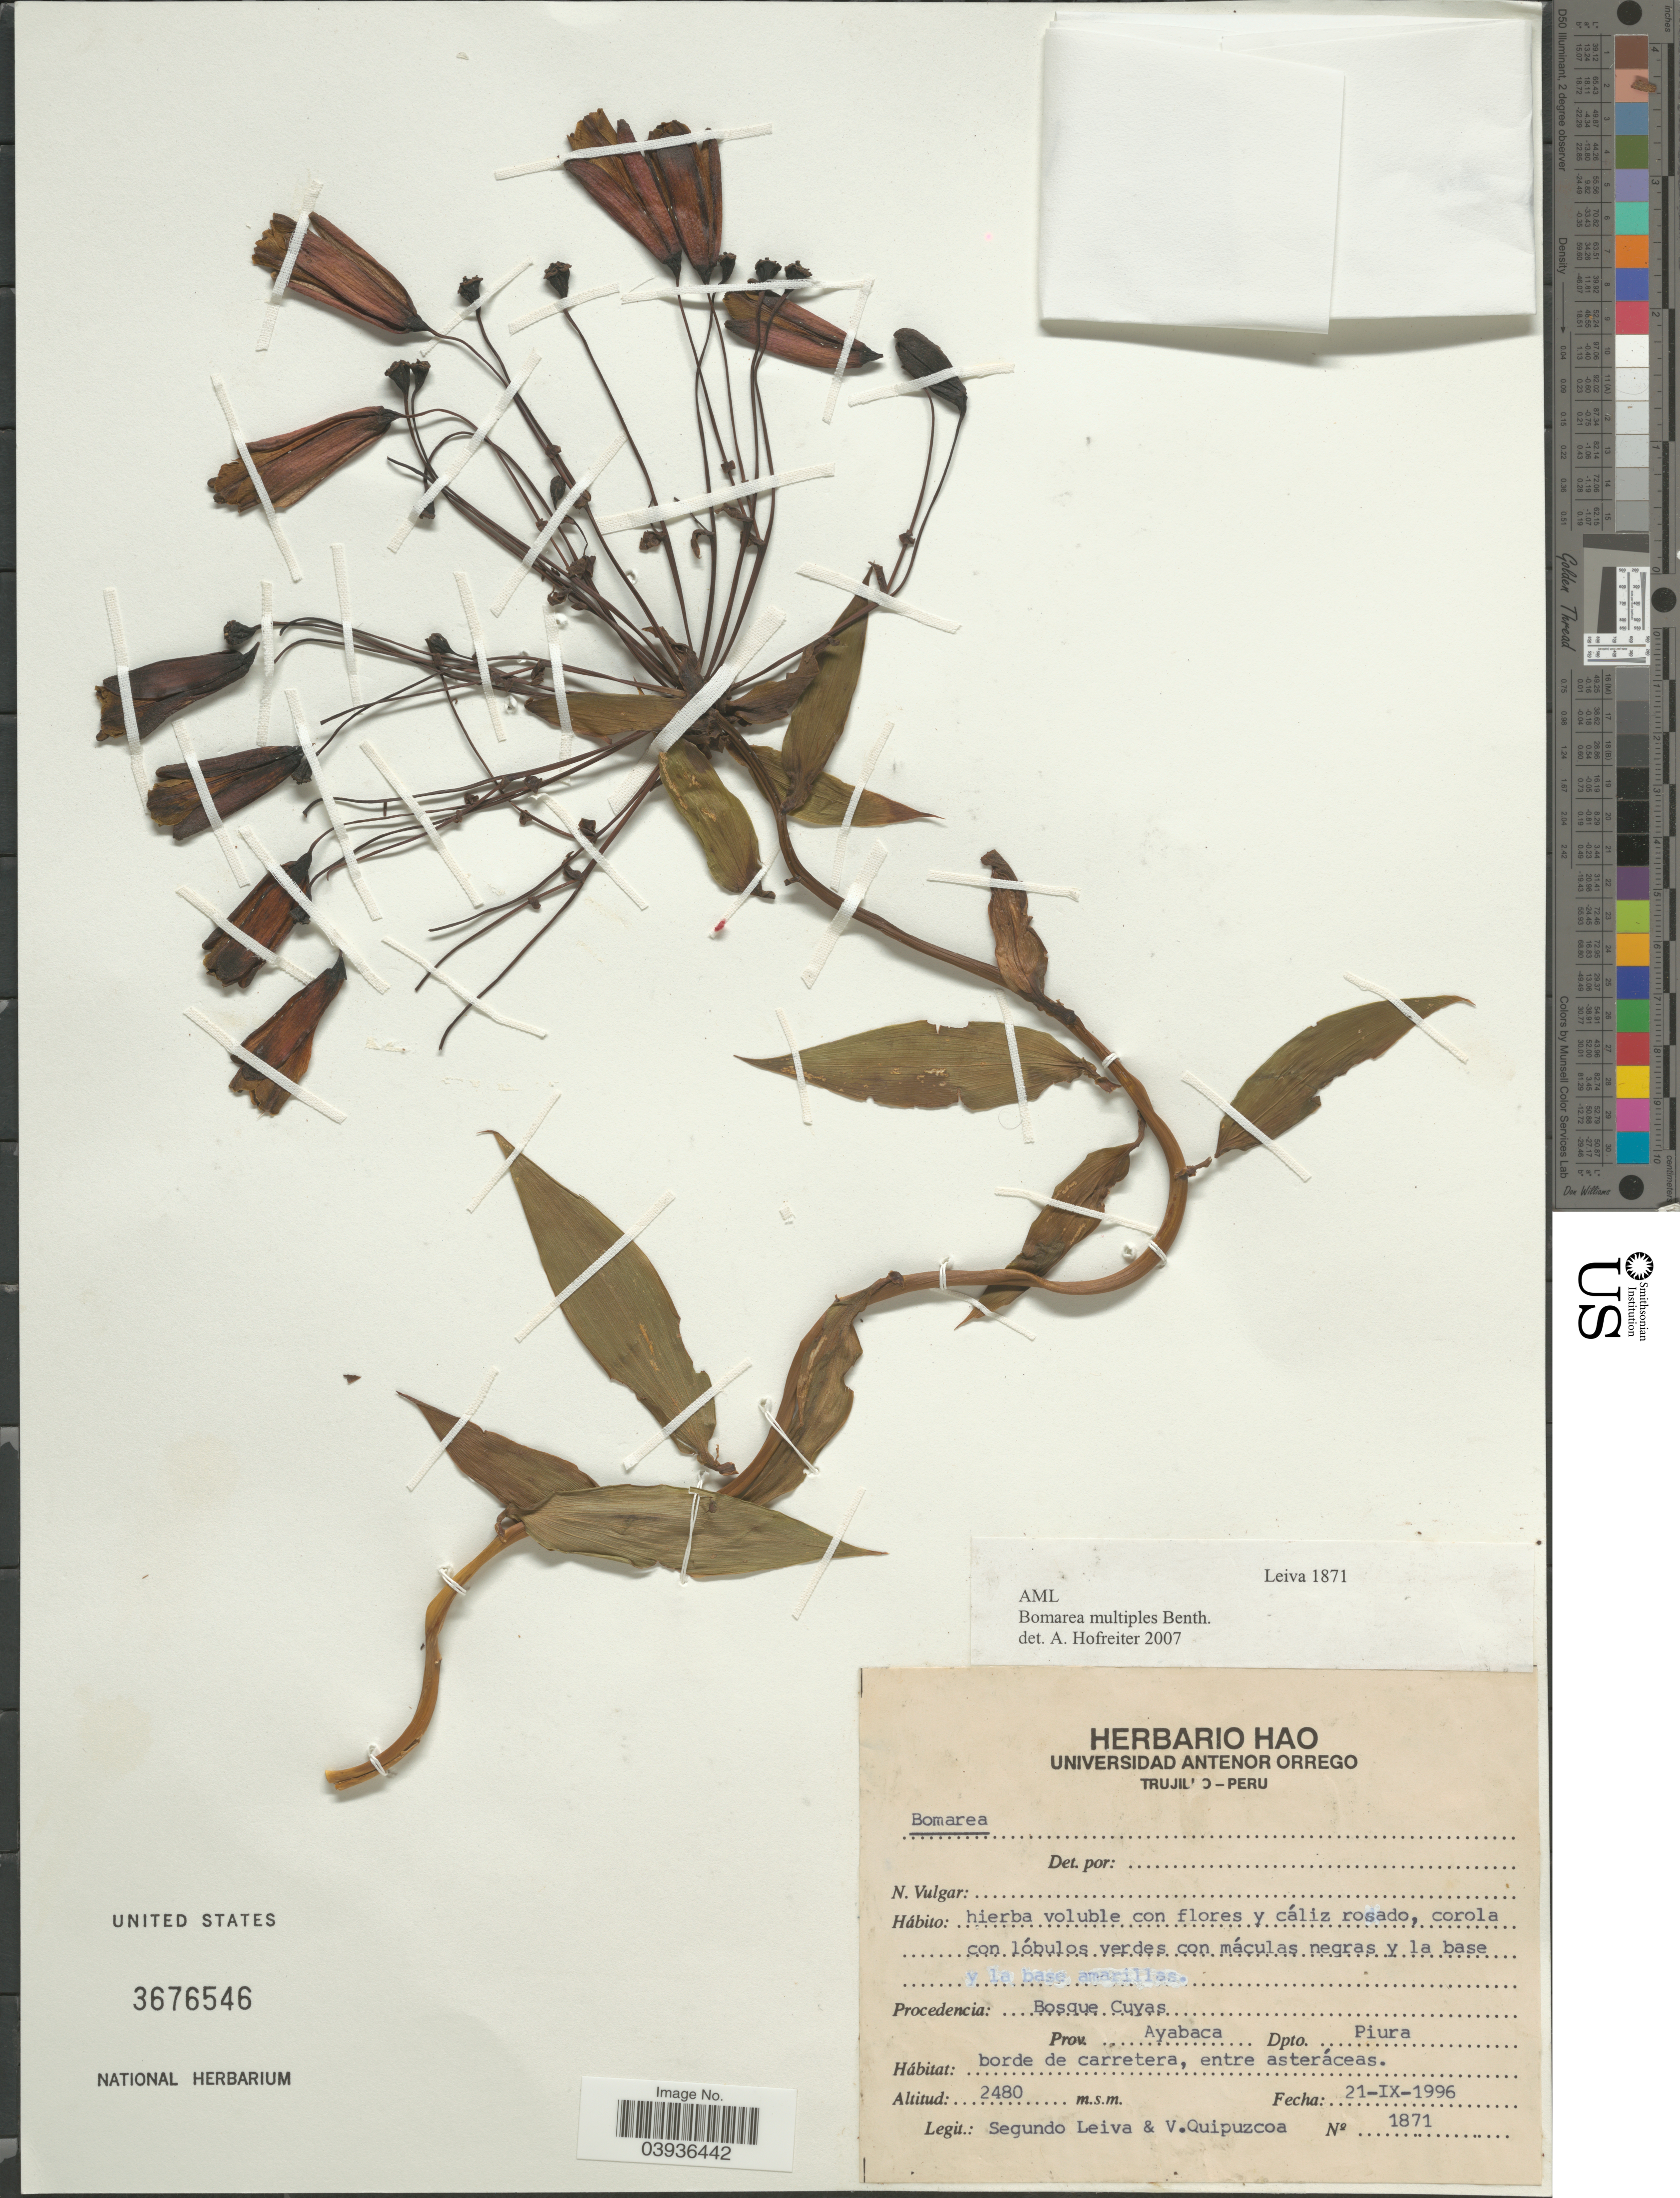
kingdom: Plantae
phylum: Tracheophyta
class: Liliopsida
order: Liliales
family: Alstroemeriaceae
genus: Bomarea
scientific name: Bomarea multipes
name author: Benth.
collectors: S. Leiva & V. Quipuzcoa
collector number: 1871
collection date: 1996-09-21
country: Peru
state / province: Piura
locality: Bosque Cuyas. Prov. Ayabaca. Dpto. Piura.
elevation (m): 2480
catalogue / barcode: US 3676546